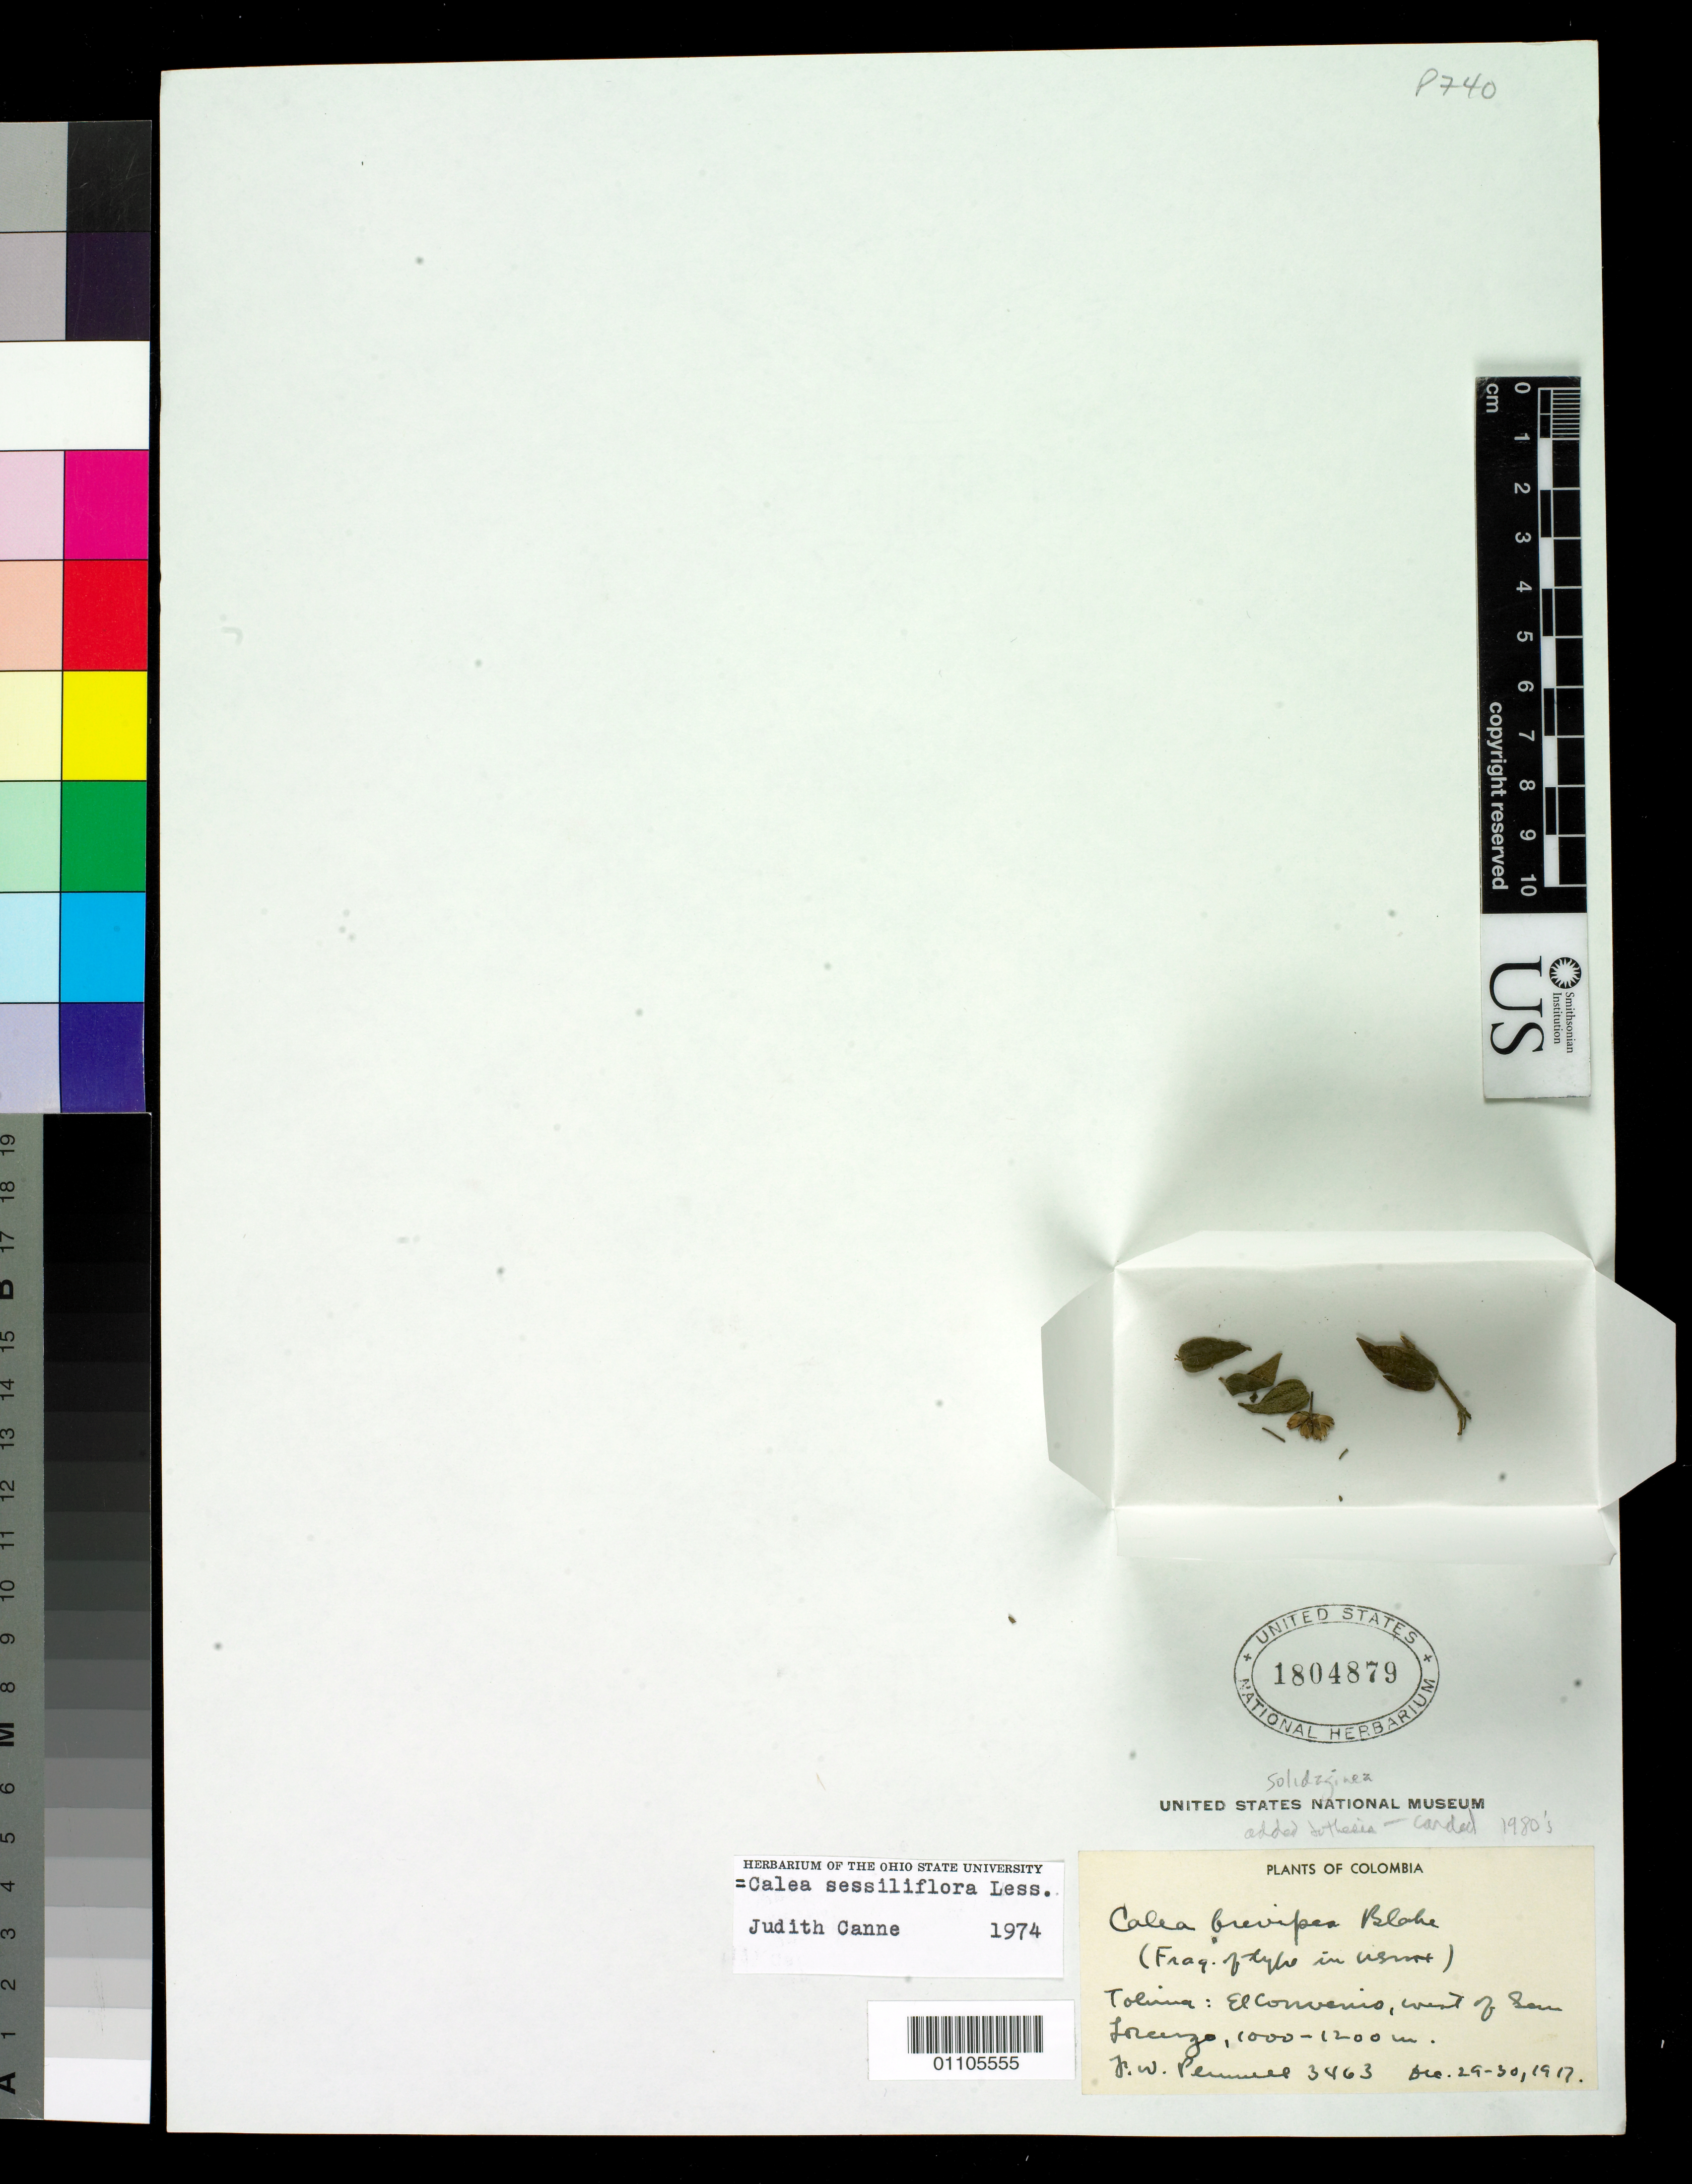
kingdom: Plantae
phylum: Tracheophyta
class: Magnoliopsida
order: Asterales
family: Asteraceae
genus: Calea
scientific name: Calea brevipes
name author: S.F. Blake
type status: Isotype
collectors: F. W. Pennell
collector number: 3463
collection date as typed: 29 Dec 1917 to 30 Dec 1917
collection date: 1917-12-29/1917-12-30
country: Colombia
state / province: Tolima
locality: "El Convenio", west of San Lorenzo.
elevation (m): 1000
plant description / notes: Fragmentary material of (holo) type specimen in USNH.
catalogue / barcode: US 1804879